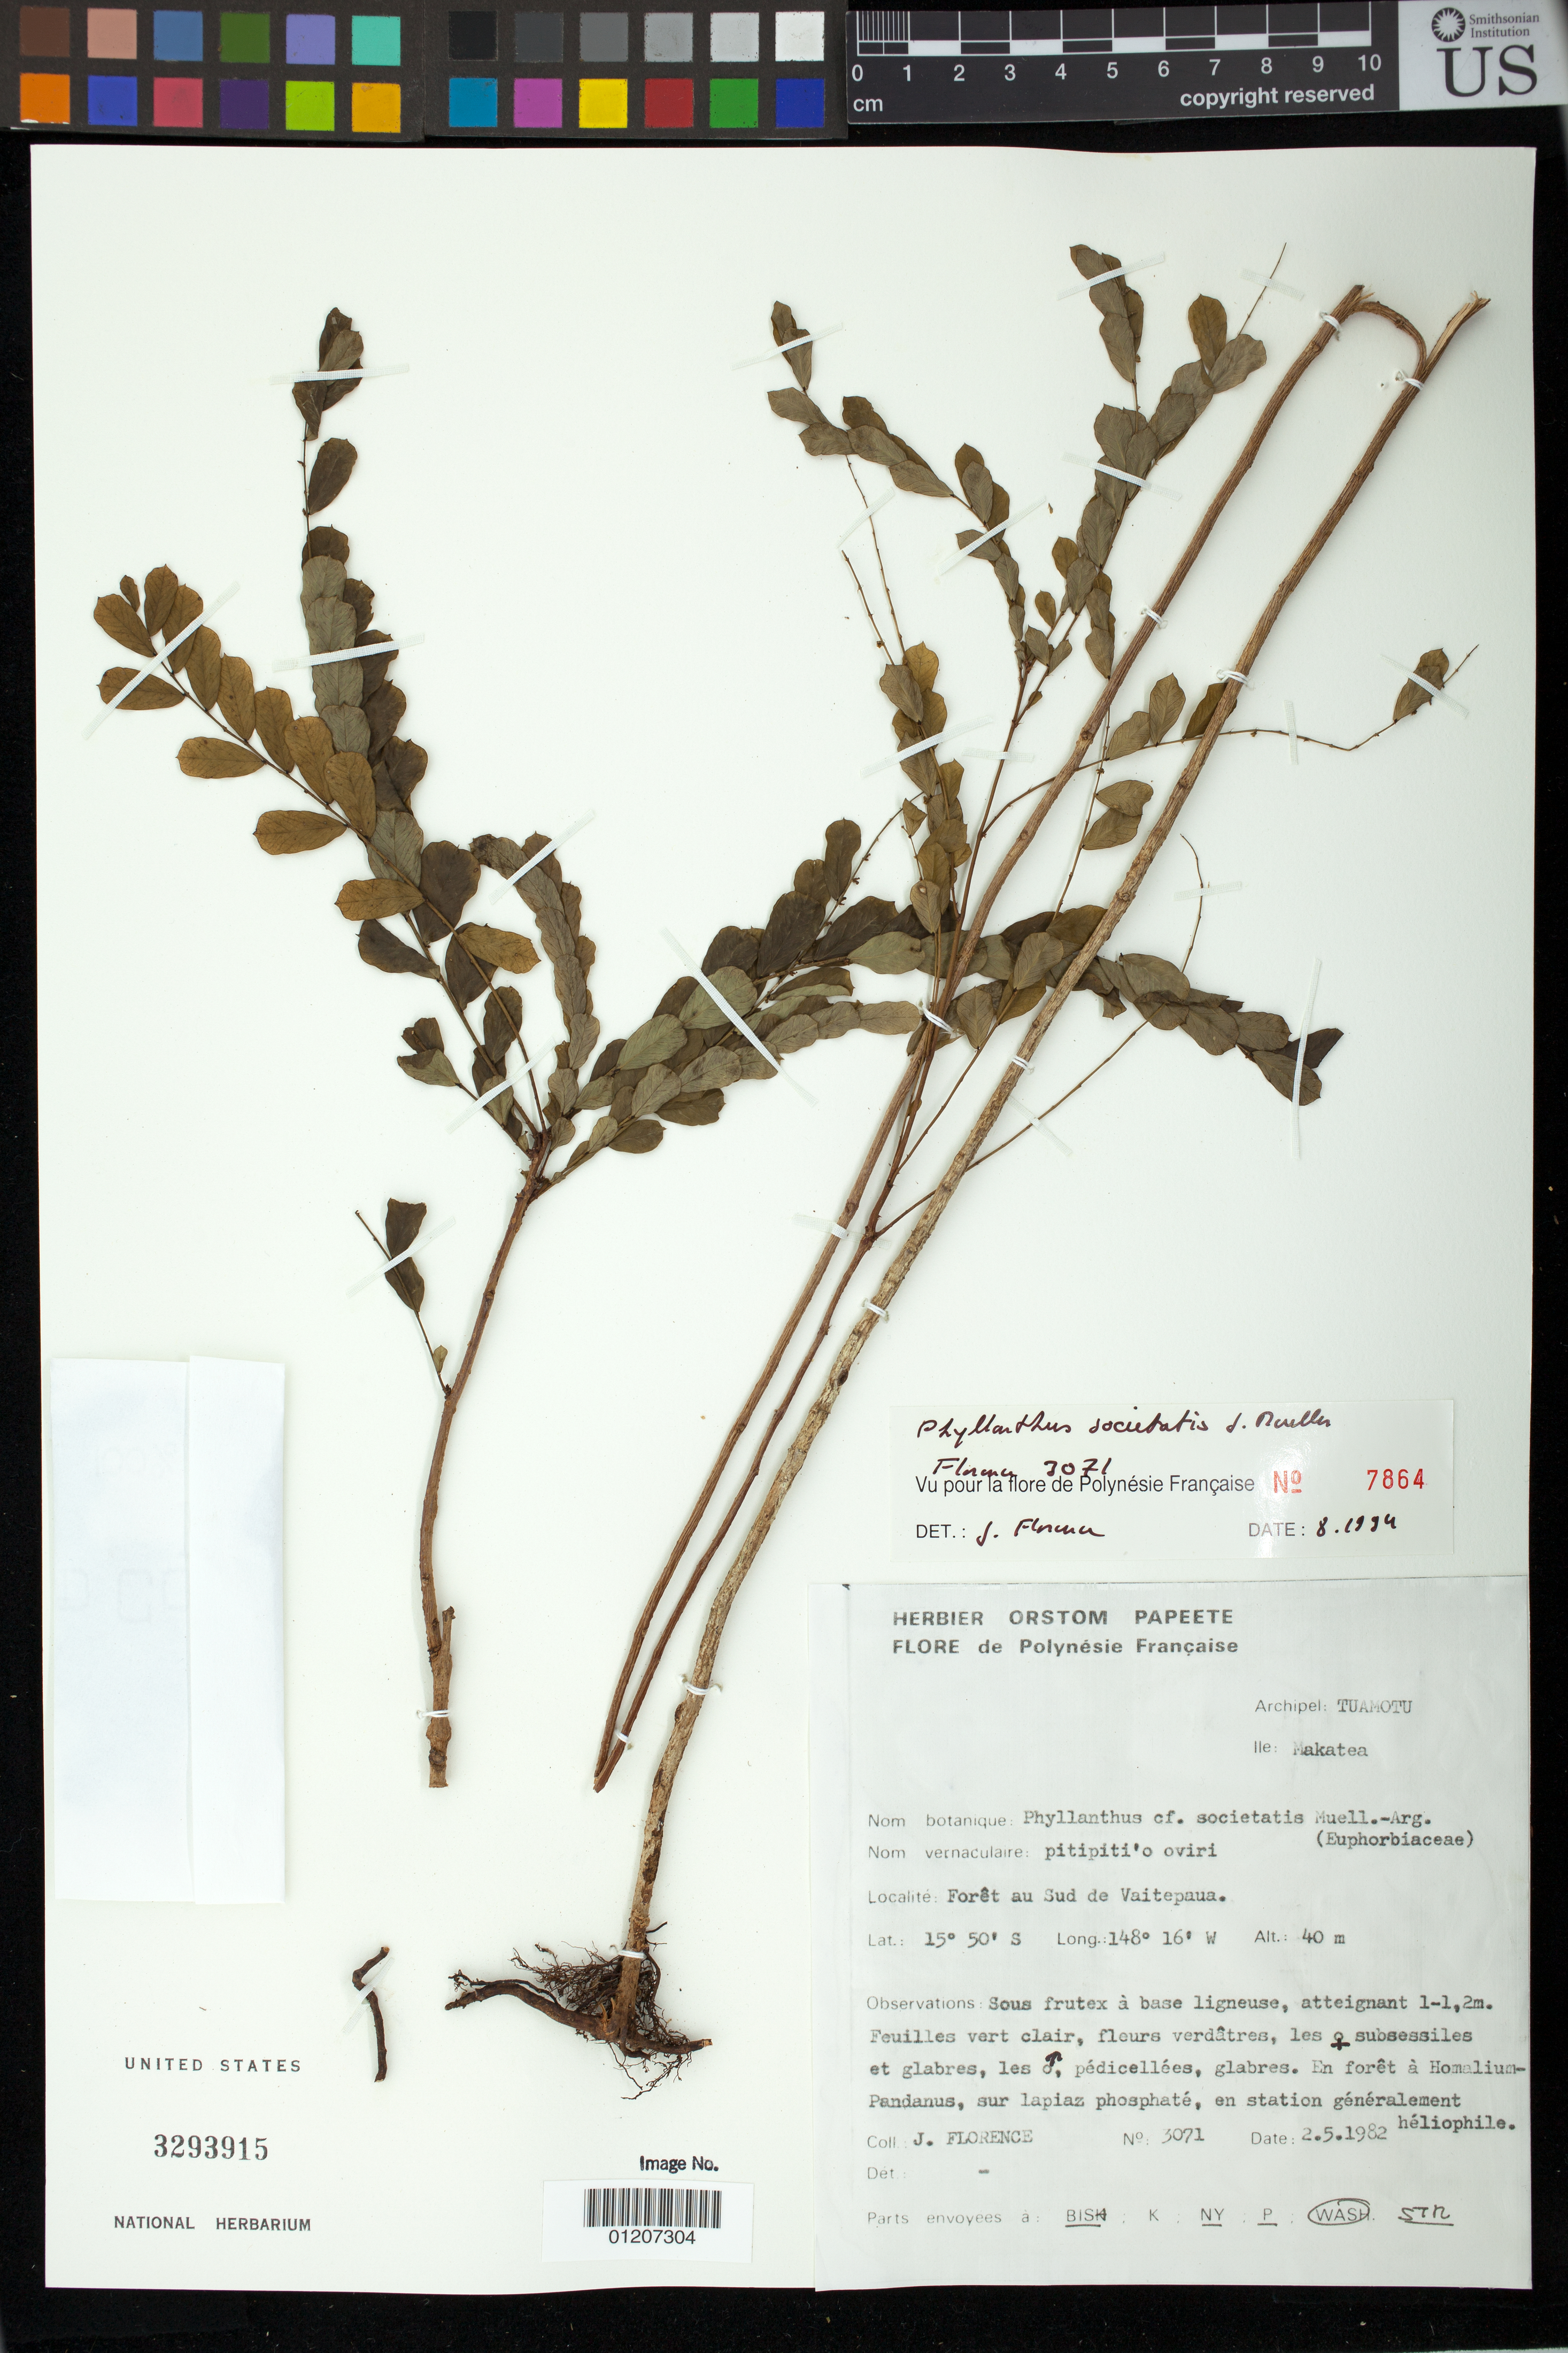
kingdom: Plantae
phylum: Tracheophyta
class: Magnoliopsida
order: Malpighiales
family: Phyllanthaceae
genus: Phyllanthus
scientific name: Phyllanthus societatis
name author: Müll. Arg.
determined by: Florence, J.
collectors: J. Florence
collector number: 3071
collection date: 1982-05-02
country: French Polynesia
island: Makatea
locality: Forèt au sud de Vaitepaua.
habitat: en forèt à Homalium-Pandanus, sur lapiaz phosphatè, en station gènèralment hèliophile.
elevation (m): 40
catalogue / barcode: US 3293915